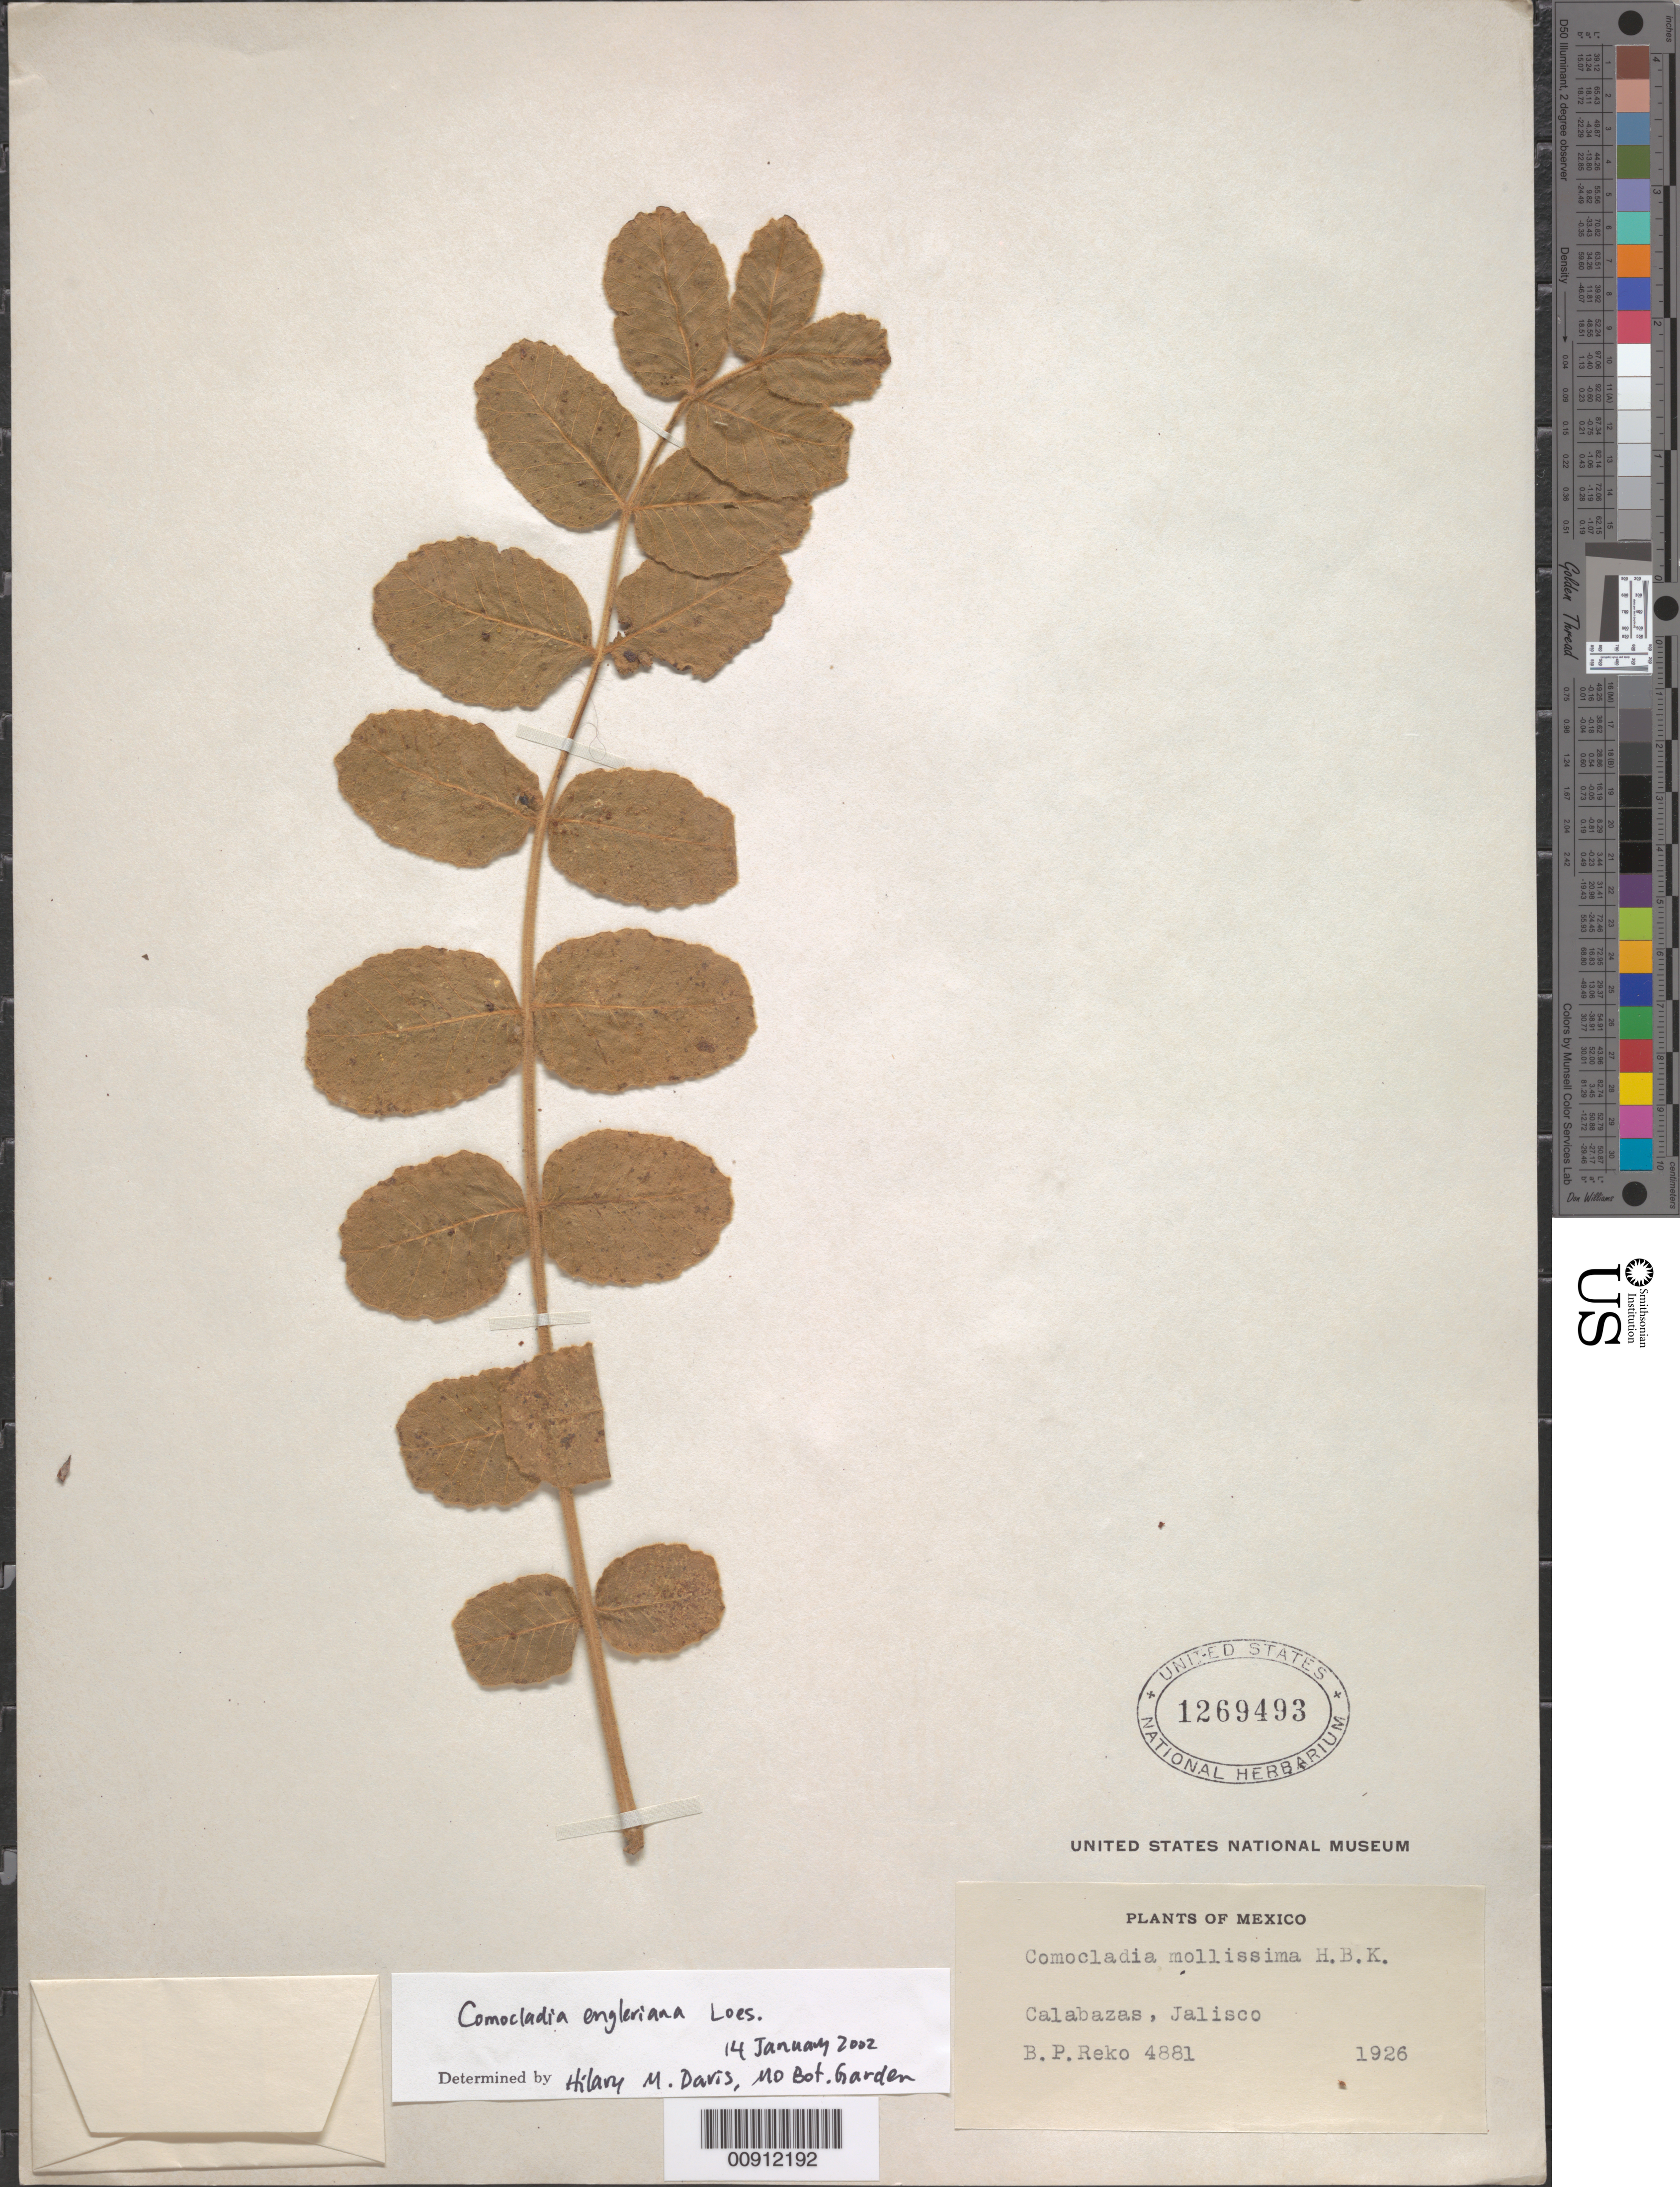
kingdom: Plantae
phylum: Tracheophyta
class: Magnoliopsida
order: Sapindales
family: Anacardiaceae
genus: Comocladia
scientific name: Comocladia mollissima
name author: Kunth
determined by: Mitchell, John D.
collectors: B. P. Reko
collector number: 4881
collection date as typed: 1926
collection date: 1926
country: Mexico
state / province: Jalisco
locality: Calabazas, Jalisco.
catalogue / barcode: US 1269493